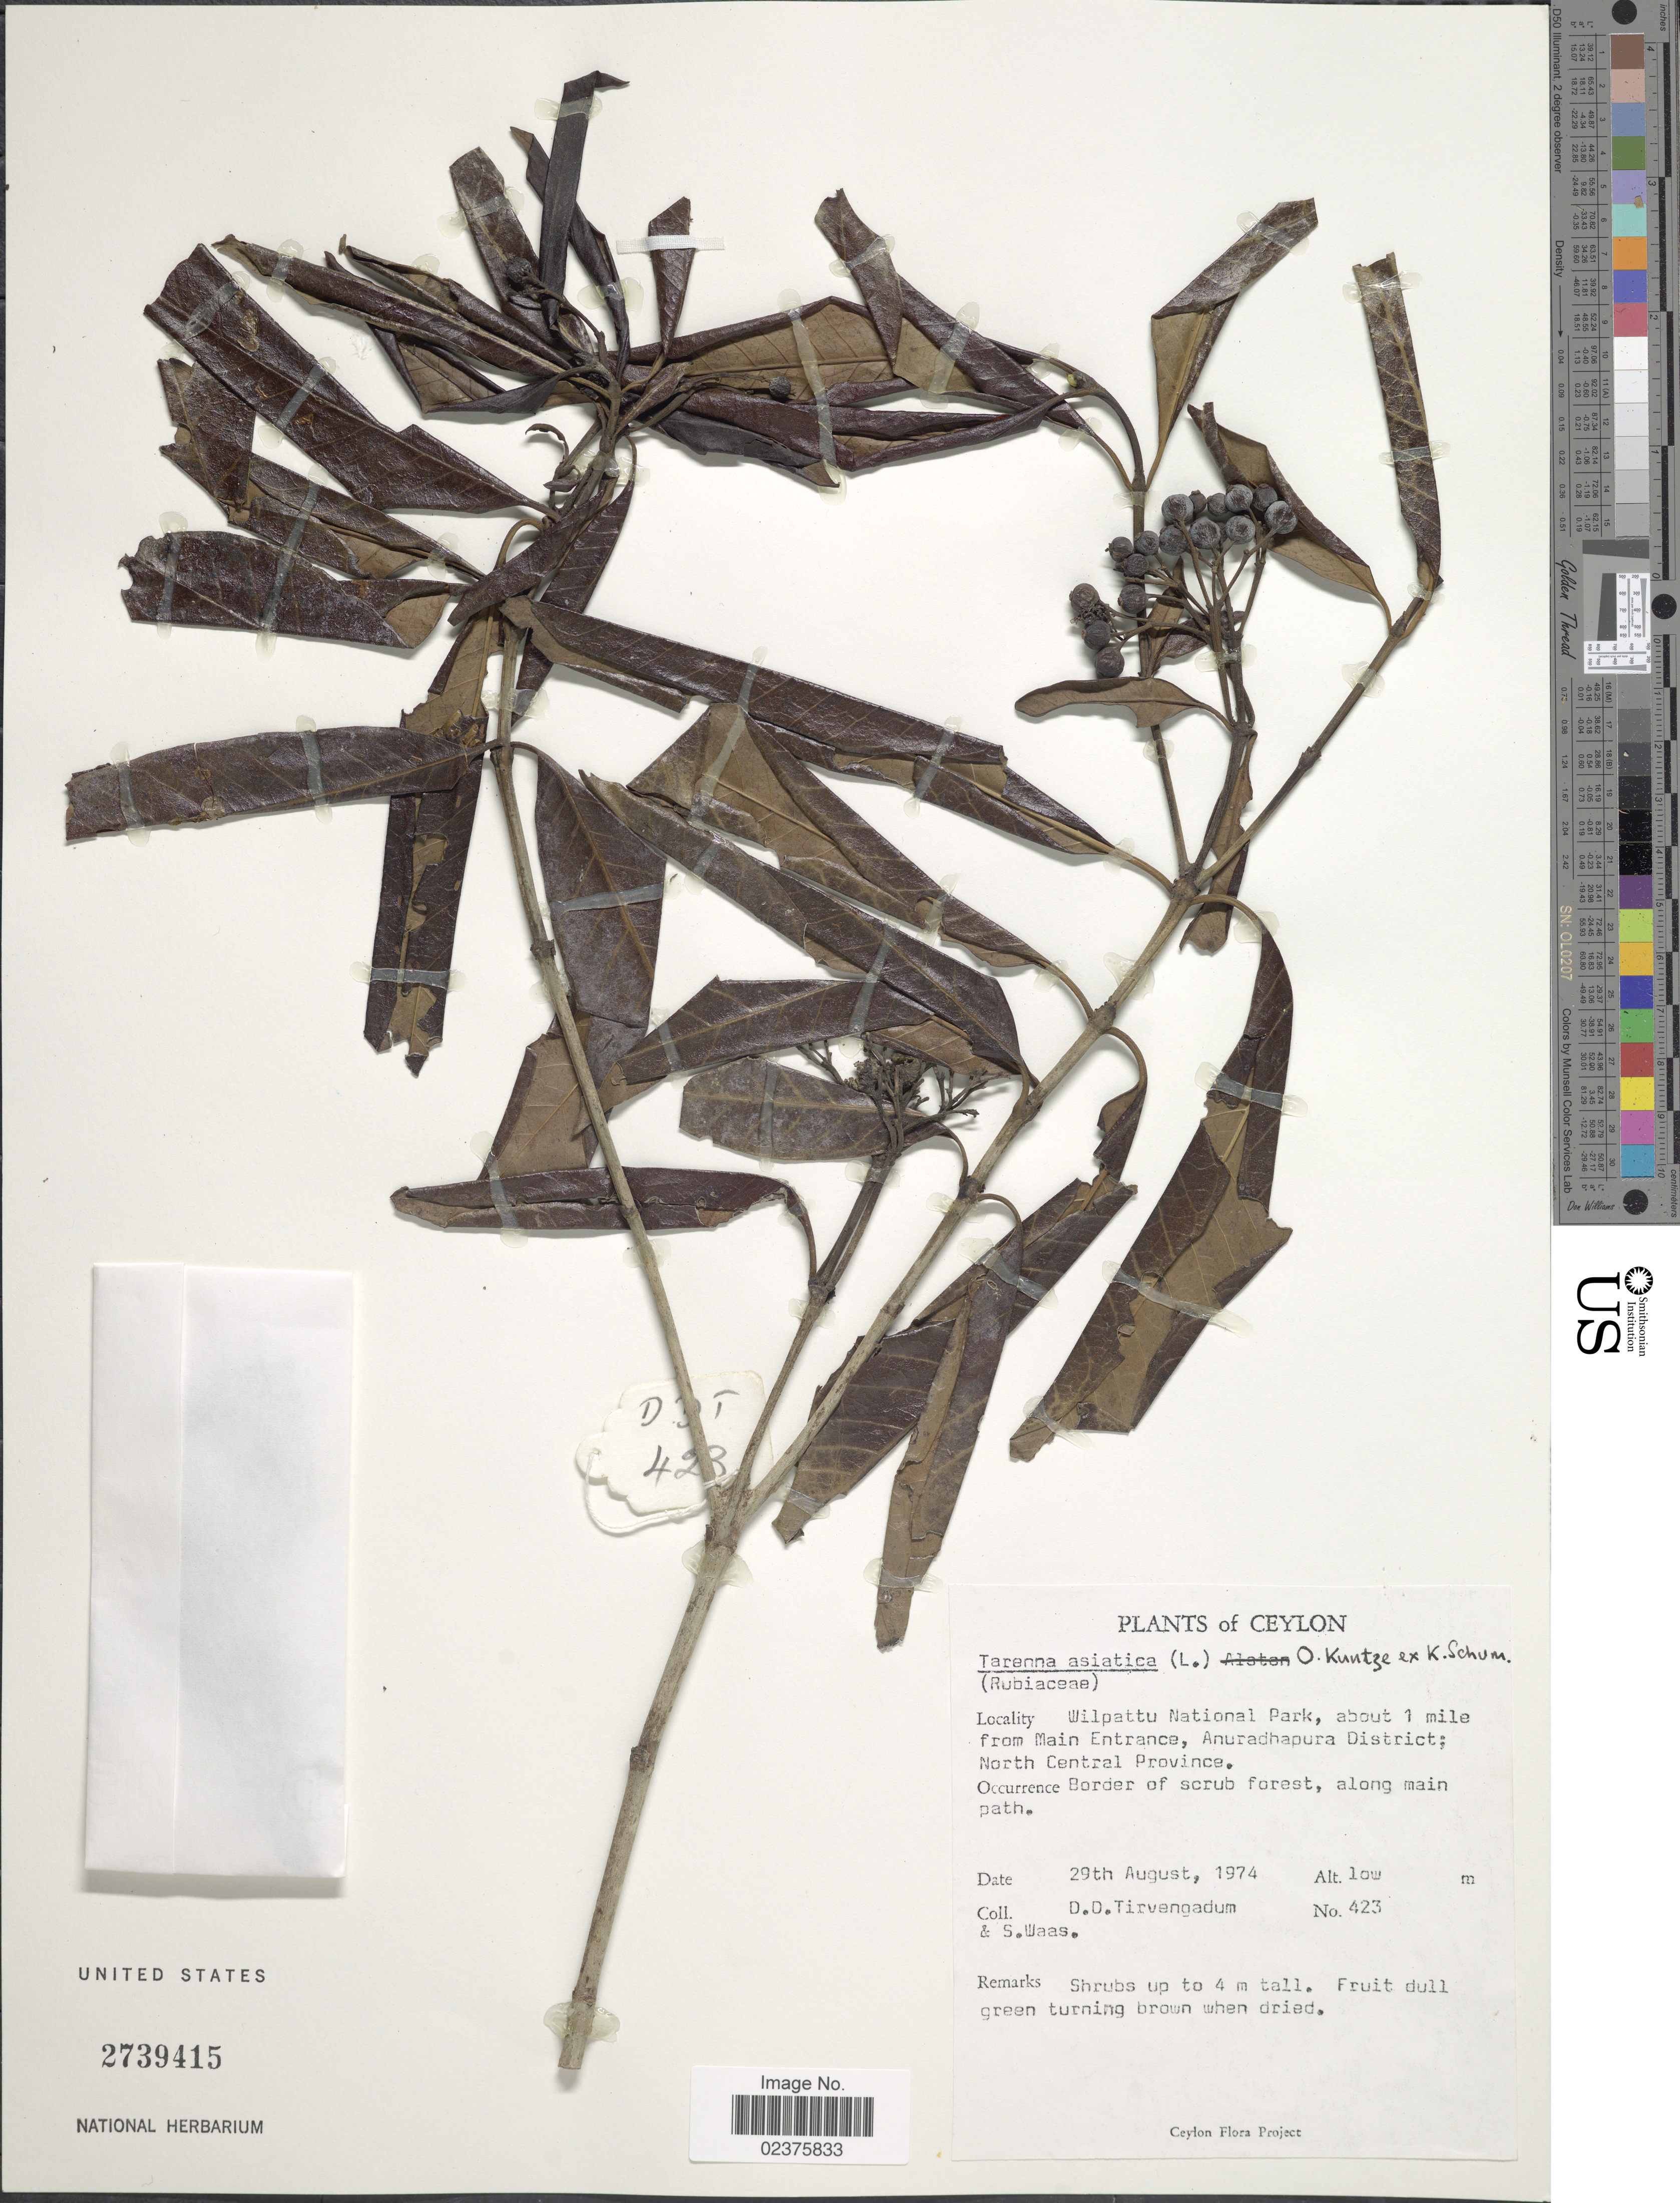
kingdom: Plantae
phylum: Tracheophyta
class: Magnoliopsida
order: Gentianales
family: Rubiaceae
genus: Tarenna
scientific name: Tarenna asiatica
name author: (L.) Kuntze ex K. Schum.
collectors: D. Tirvengadum & S. Waas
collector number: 423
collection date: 1974-08-29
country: Sri Lanka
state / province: North Central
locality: Ceylon, Wilpattu National Park, about 1 mile from Main Entrance, Anuradhapura District, along main path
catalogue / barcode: US 2739415